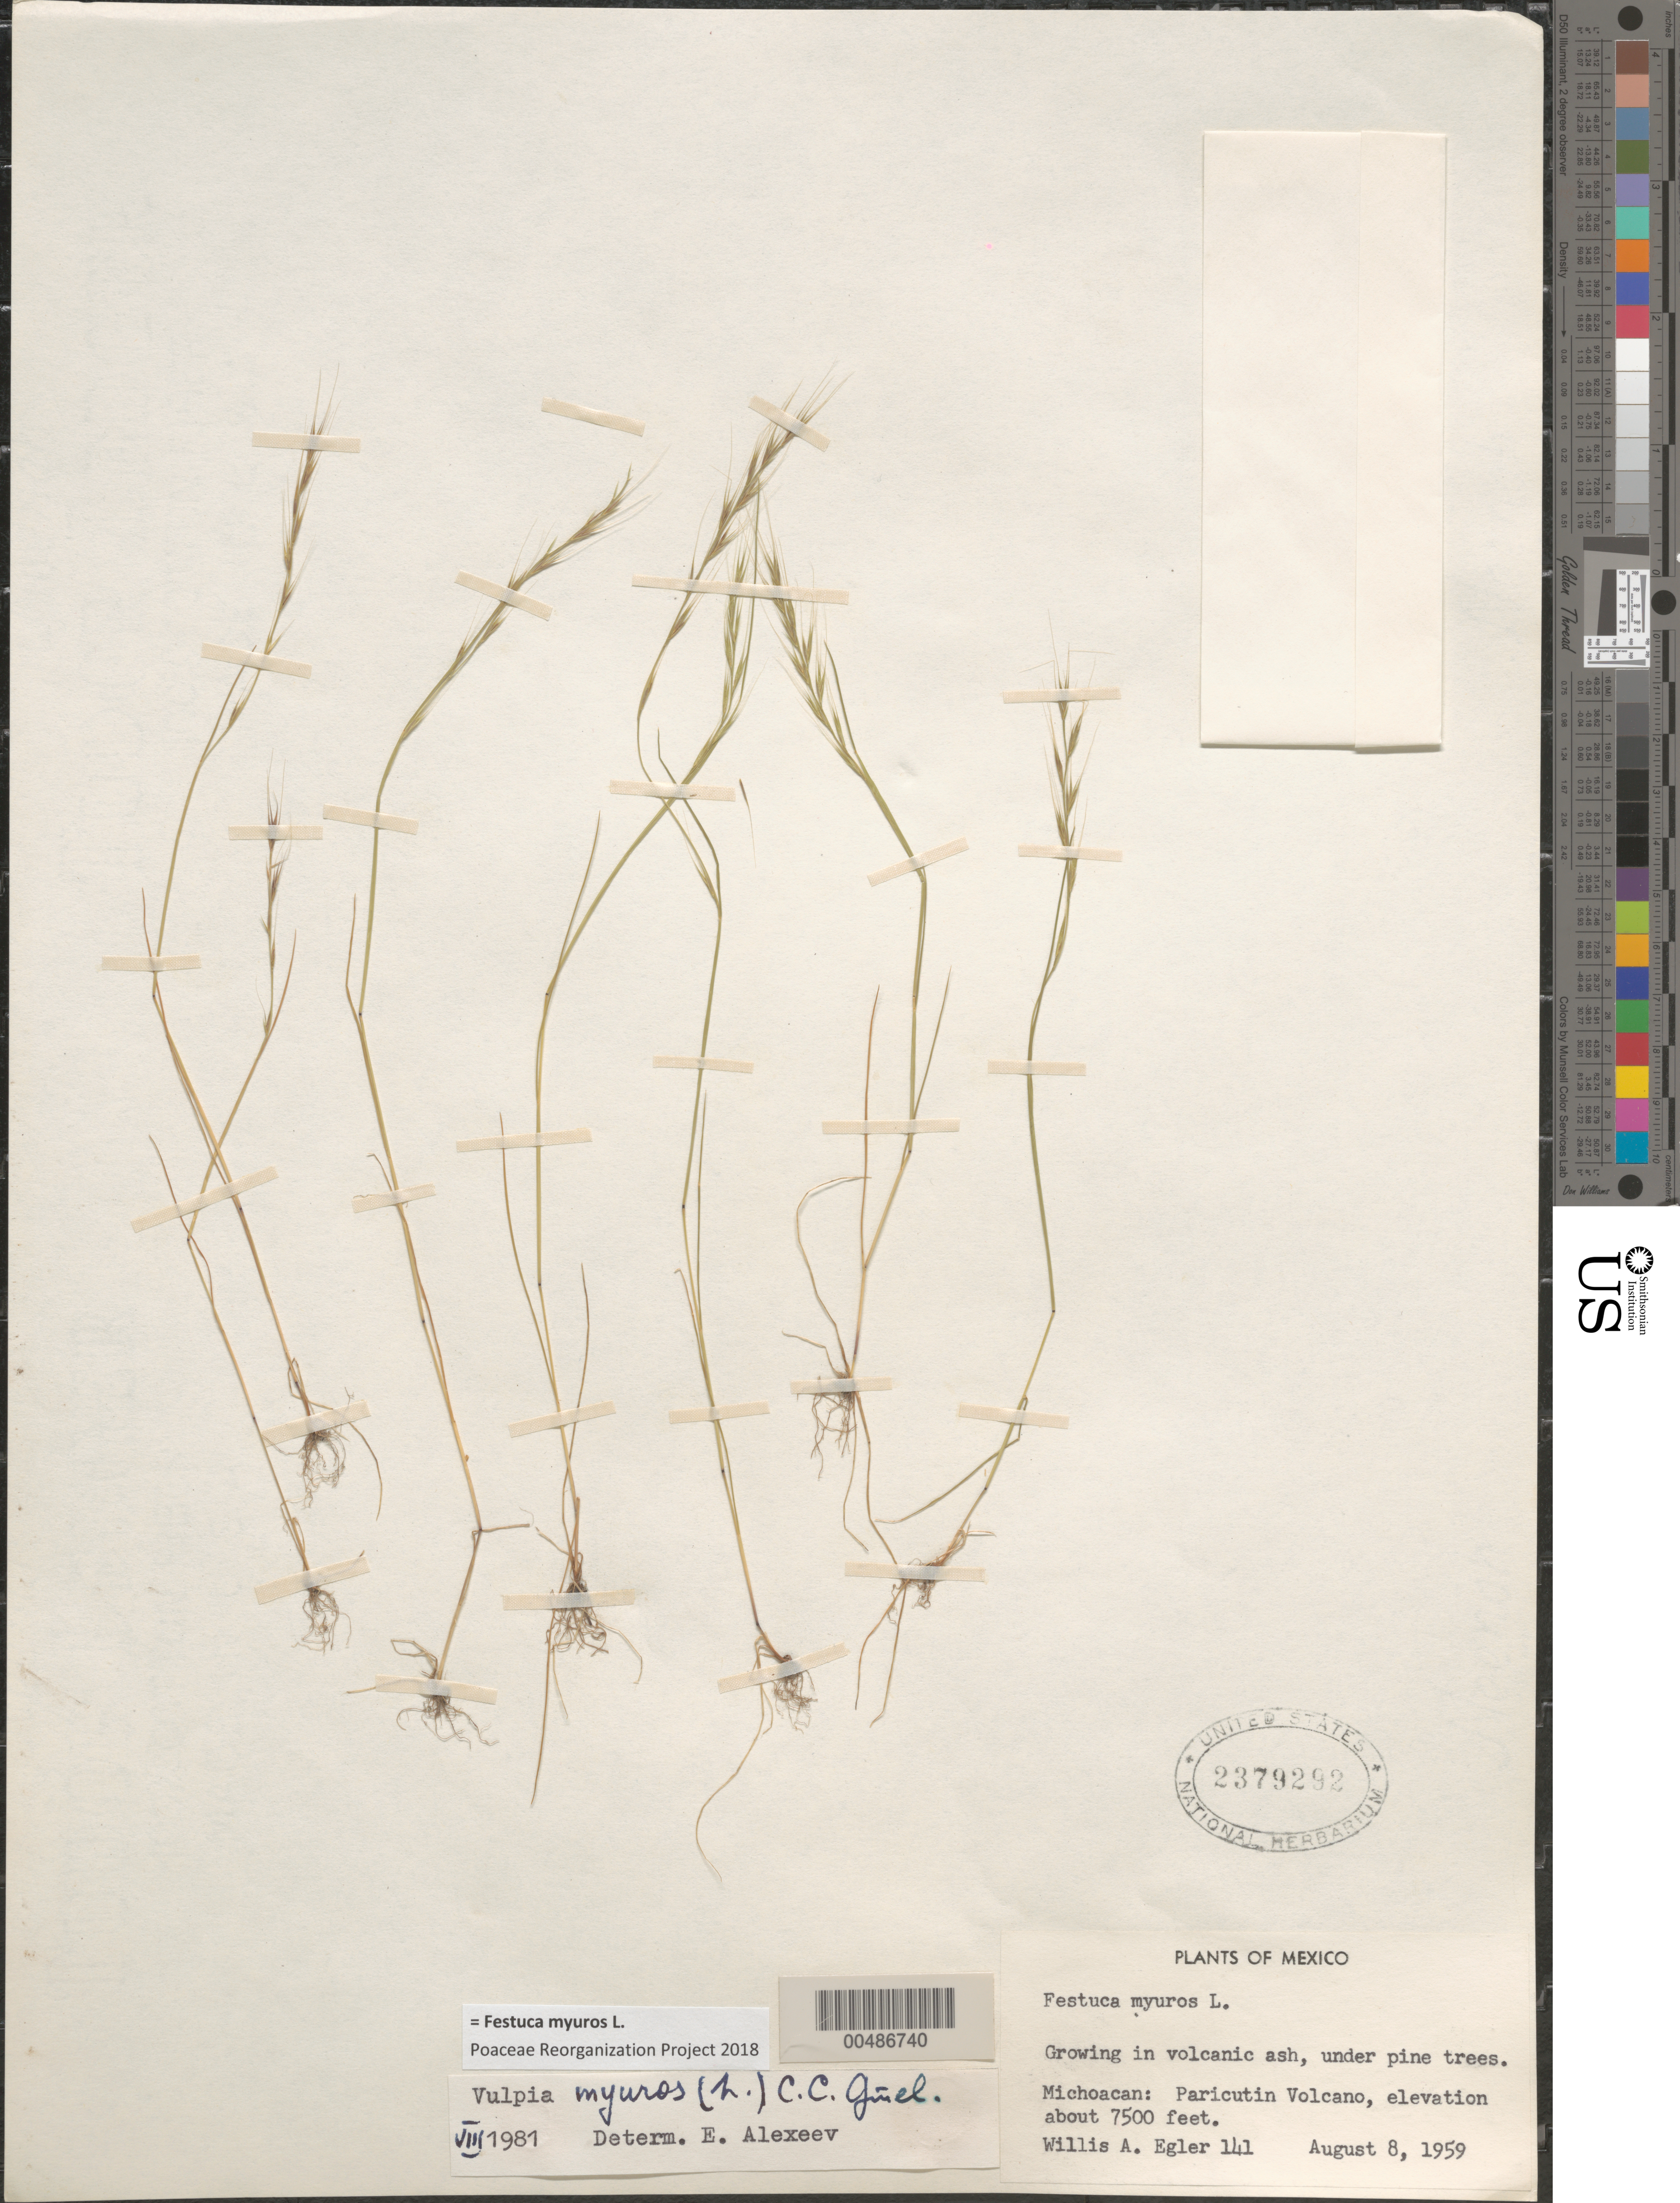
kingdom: Plantae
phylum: Tracheophyta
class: Liliopsida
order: Poales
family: Poaceae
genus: Festuca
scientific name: Festuca myuros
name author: L.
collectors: W. A. Egler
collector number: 141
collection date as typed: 8 Aug 1959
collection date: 1959-08-08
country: Mexico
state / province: Michoacán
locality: Paricutin Volcano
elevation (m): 2286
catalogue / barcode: US 2379292